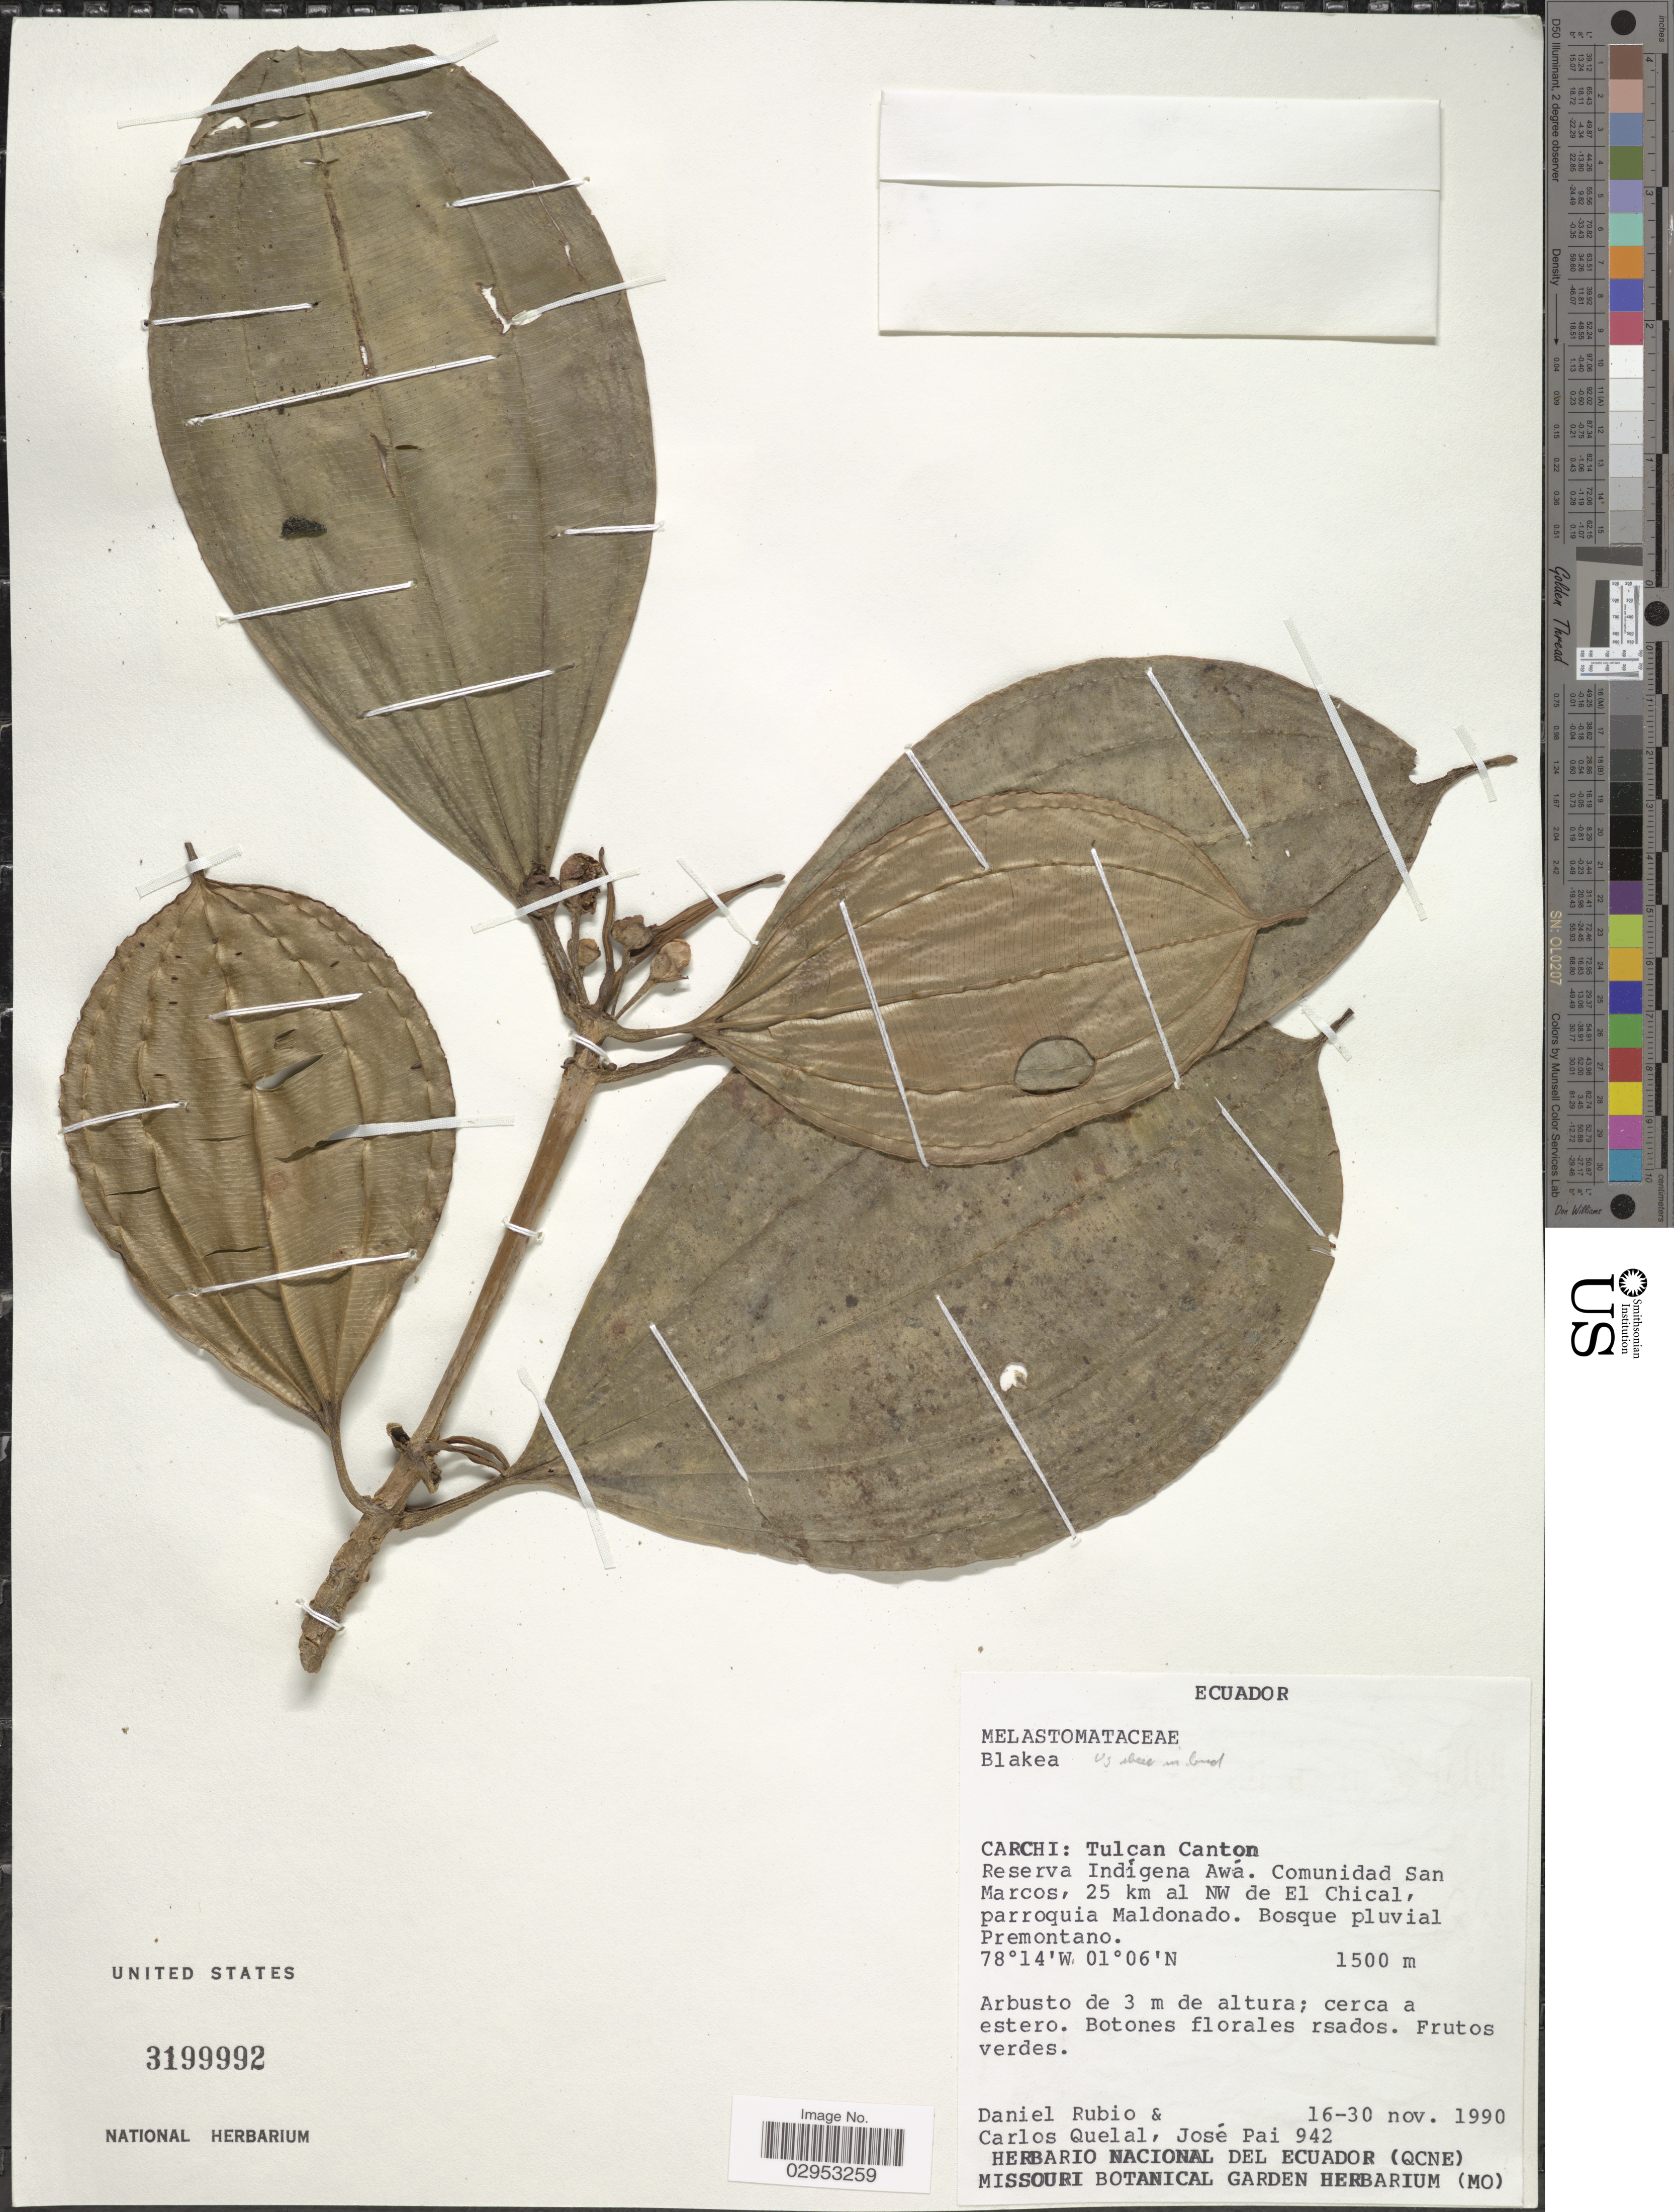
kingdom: Plantae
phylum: Tracheophyta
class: Magnoliopsida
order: Myrtales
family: Melastomataceae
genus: Blakea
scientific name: Blakea punctulata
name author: (Triana) Wurdack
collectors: D. Rubio, C. Quelal & J. Pai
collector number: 942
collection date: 1990-11-16/1990-11-30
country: Ecuador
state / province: Carchi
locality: Tulcan Canton. Reserva Indígena Awá. Comunidad San Marcos, 25 km al NW de El Chical, parroquia Maldonado.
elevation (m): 1500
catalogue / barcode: US 3199992